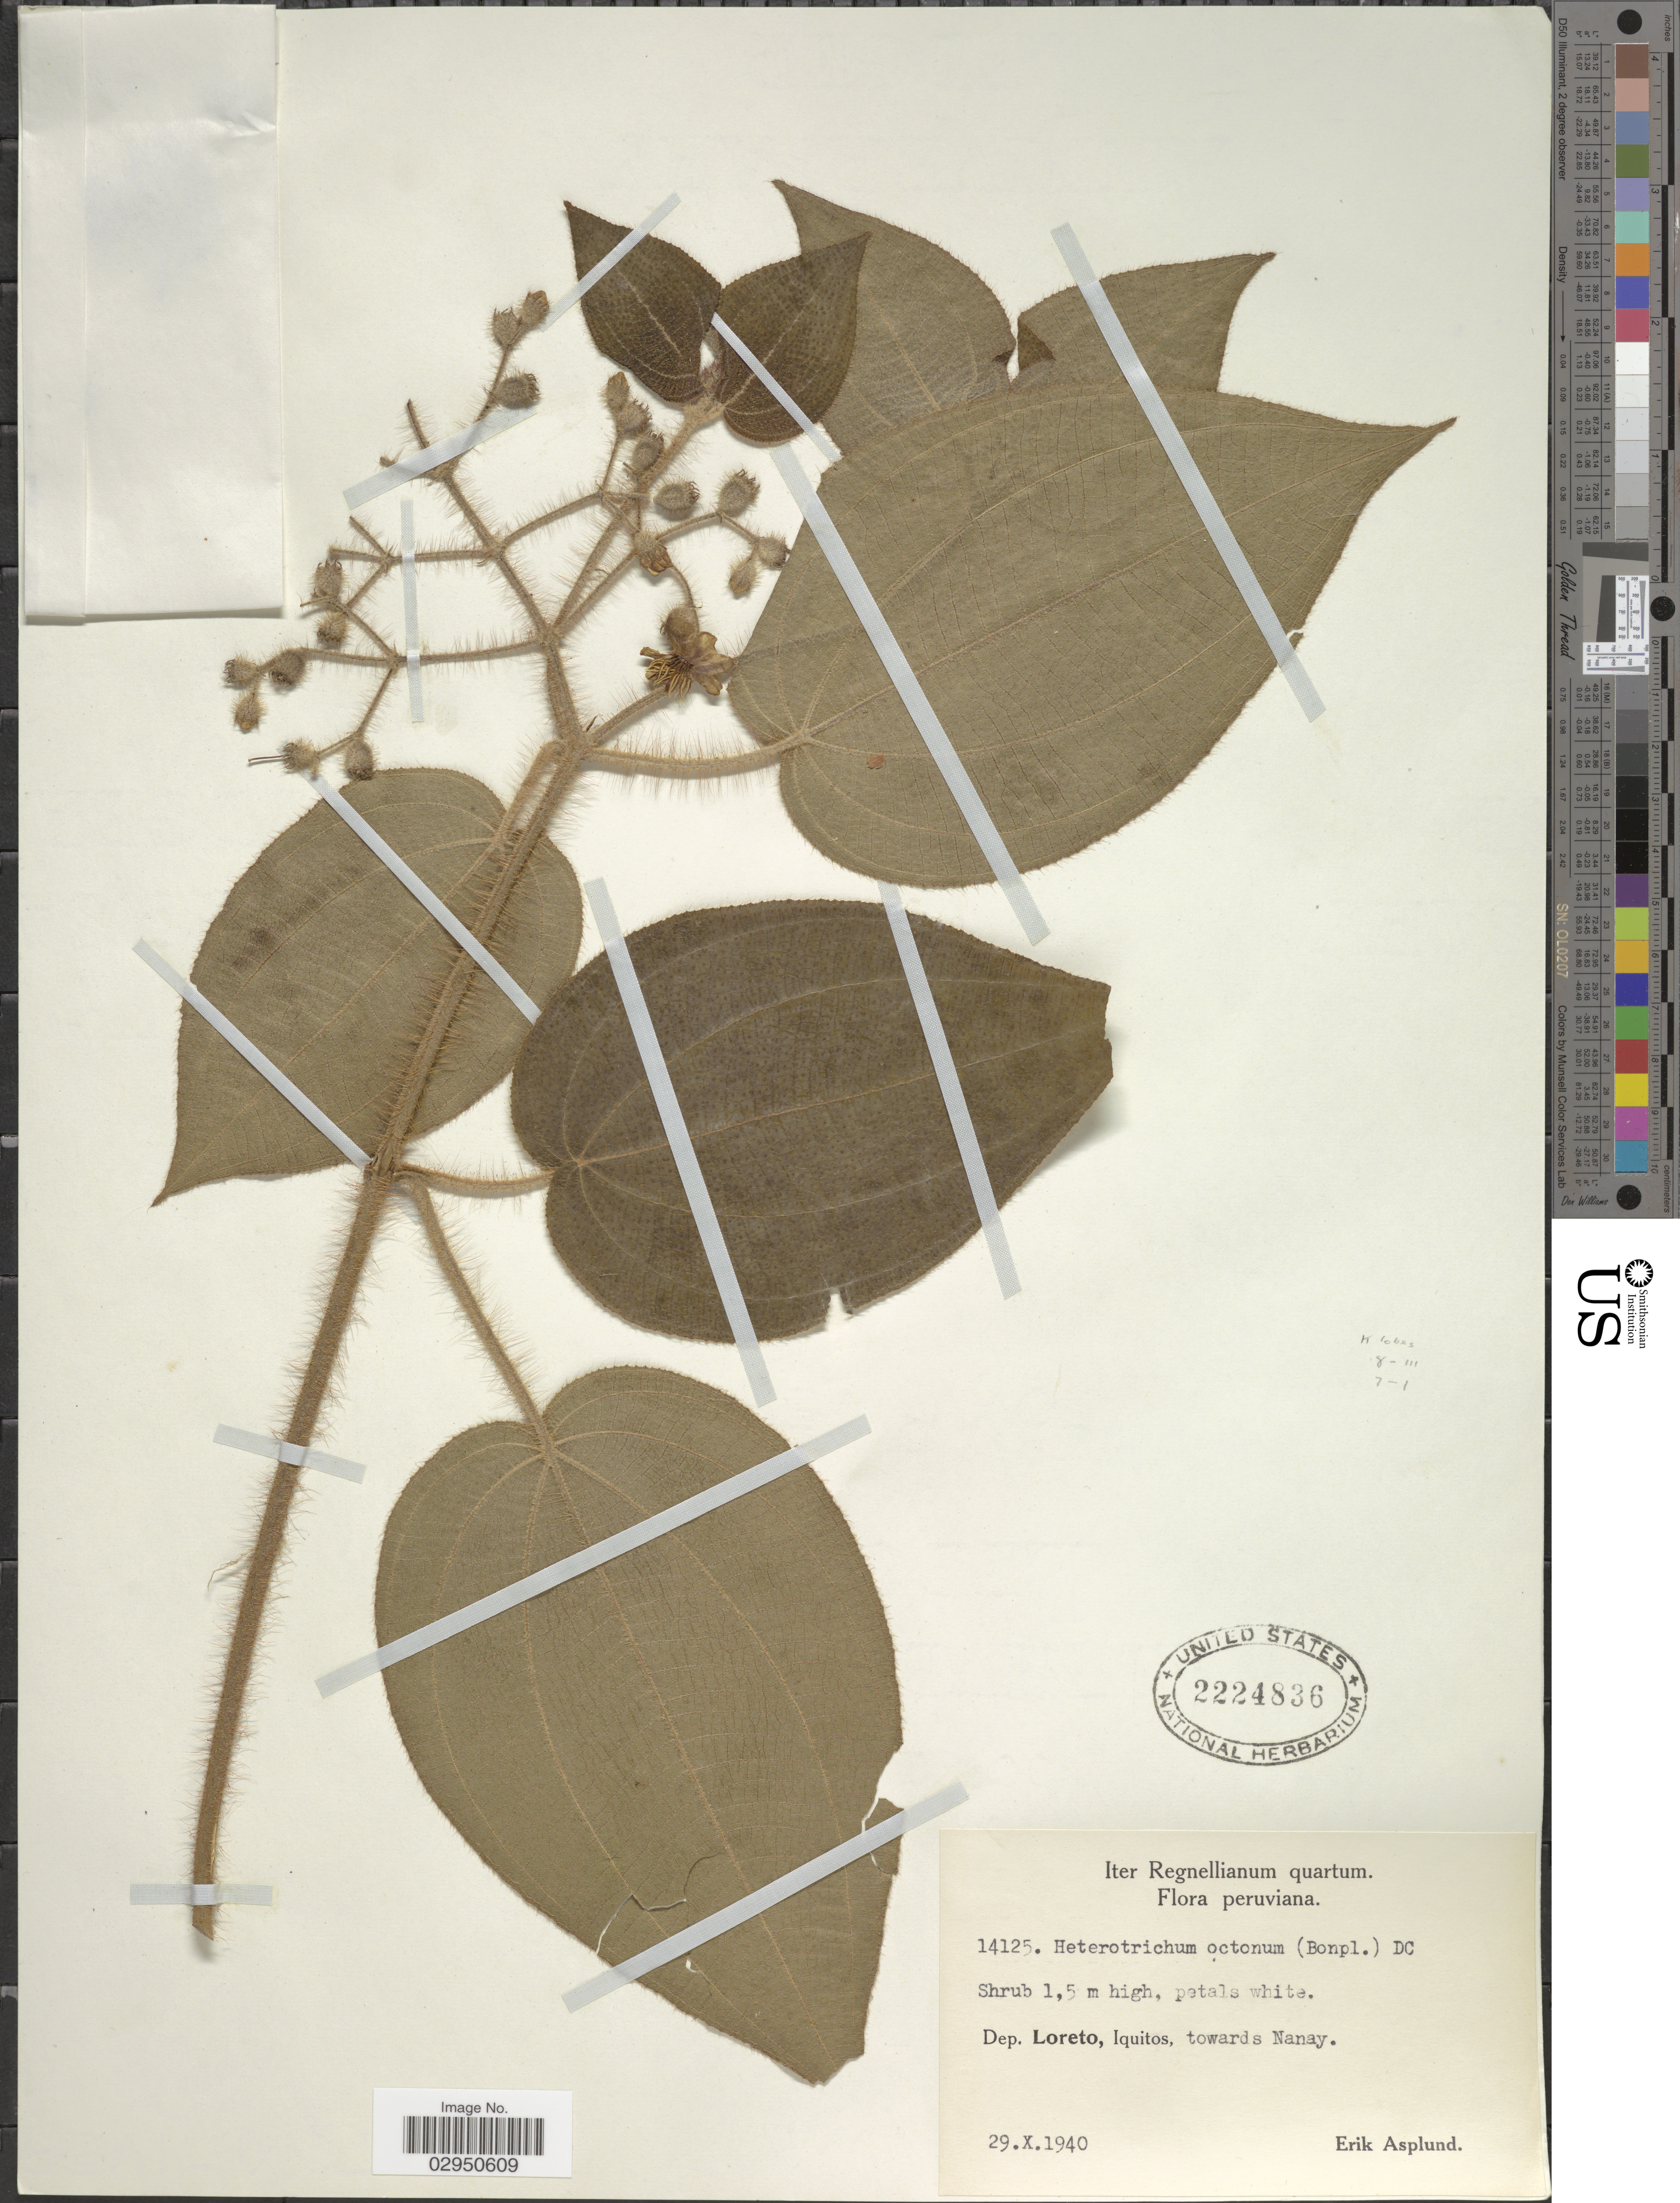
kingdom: Plantae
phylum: Tracheophyta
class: Magnoliopsida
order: Myrtales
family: Melastomataceae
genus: Clidemia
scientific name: Clidemia octona subsp. octona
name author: (Bonpl.) L.O. Williams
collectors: E. Asplund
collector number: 14125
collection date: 1940-10-29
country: Peru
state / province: Loreto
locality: Dep. Loreto, Iquitos, towards Nanay.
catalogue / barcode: US 2224836